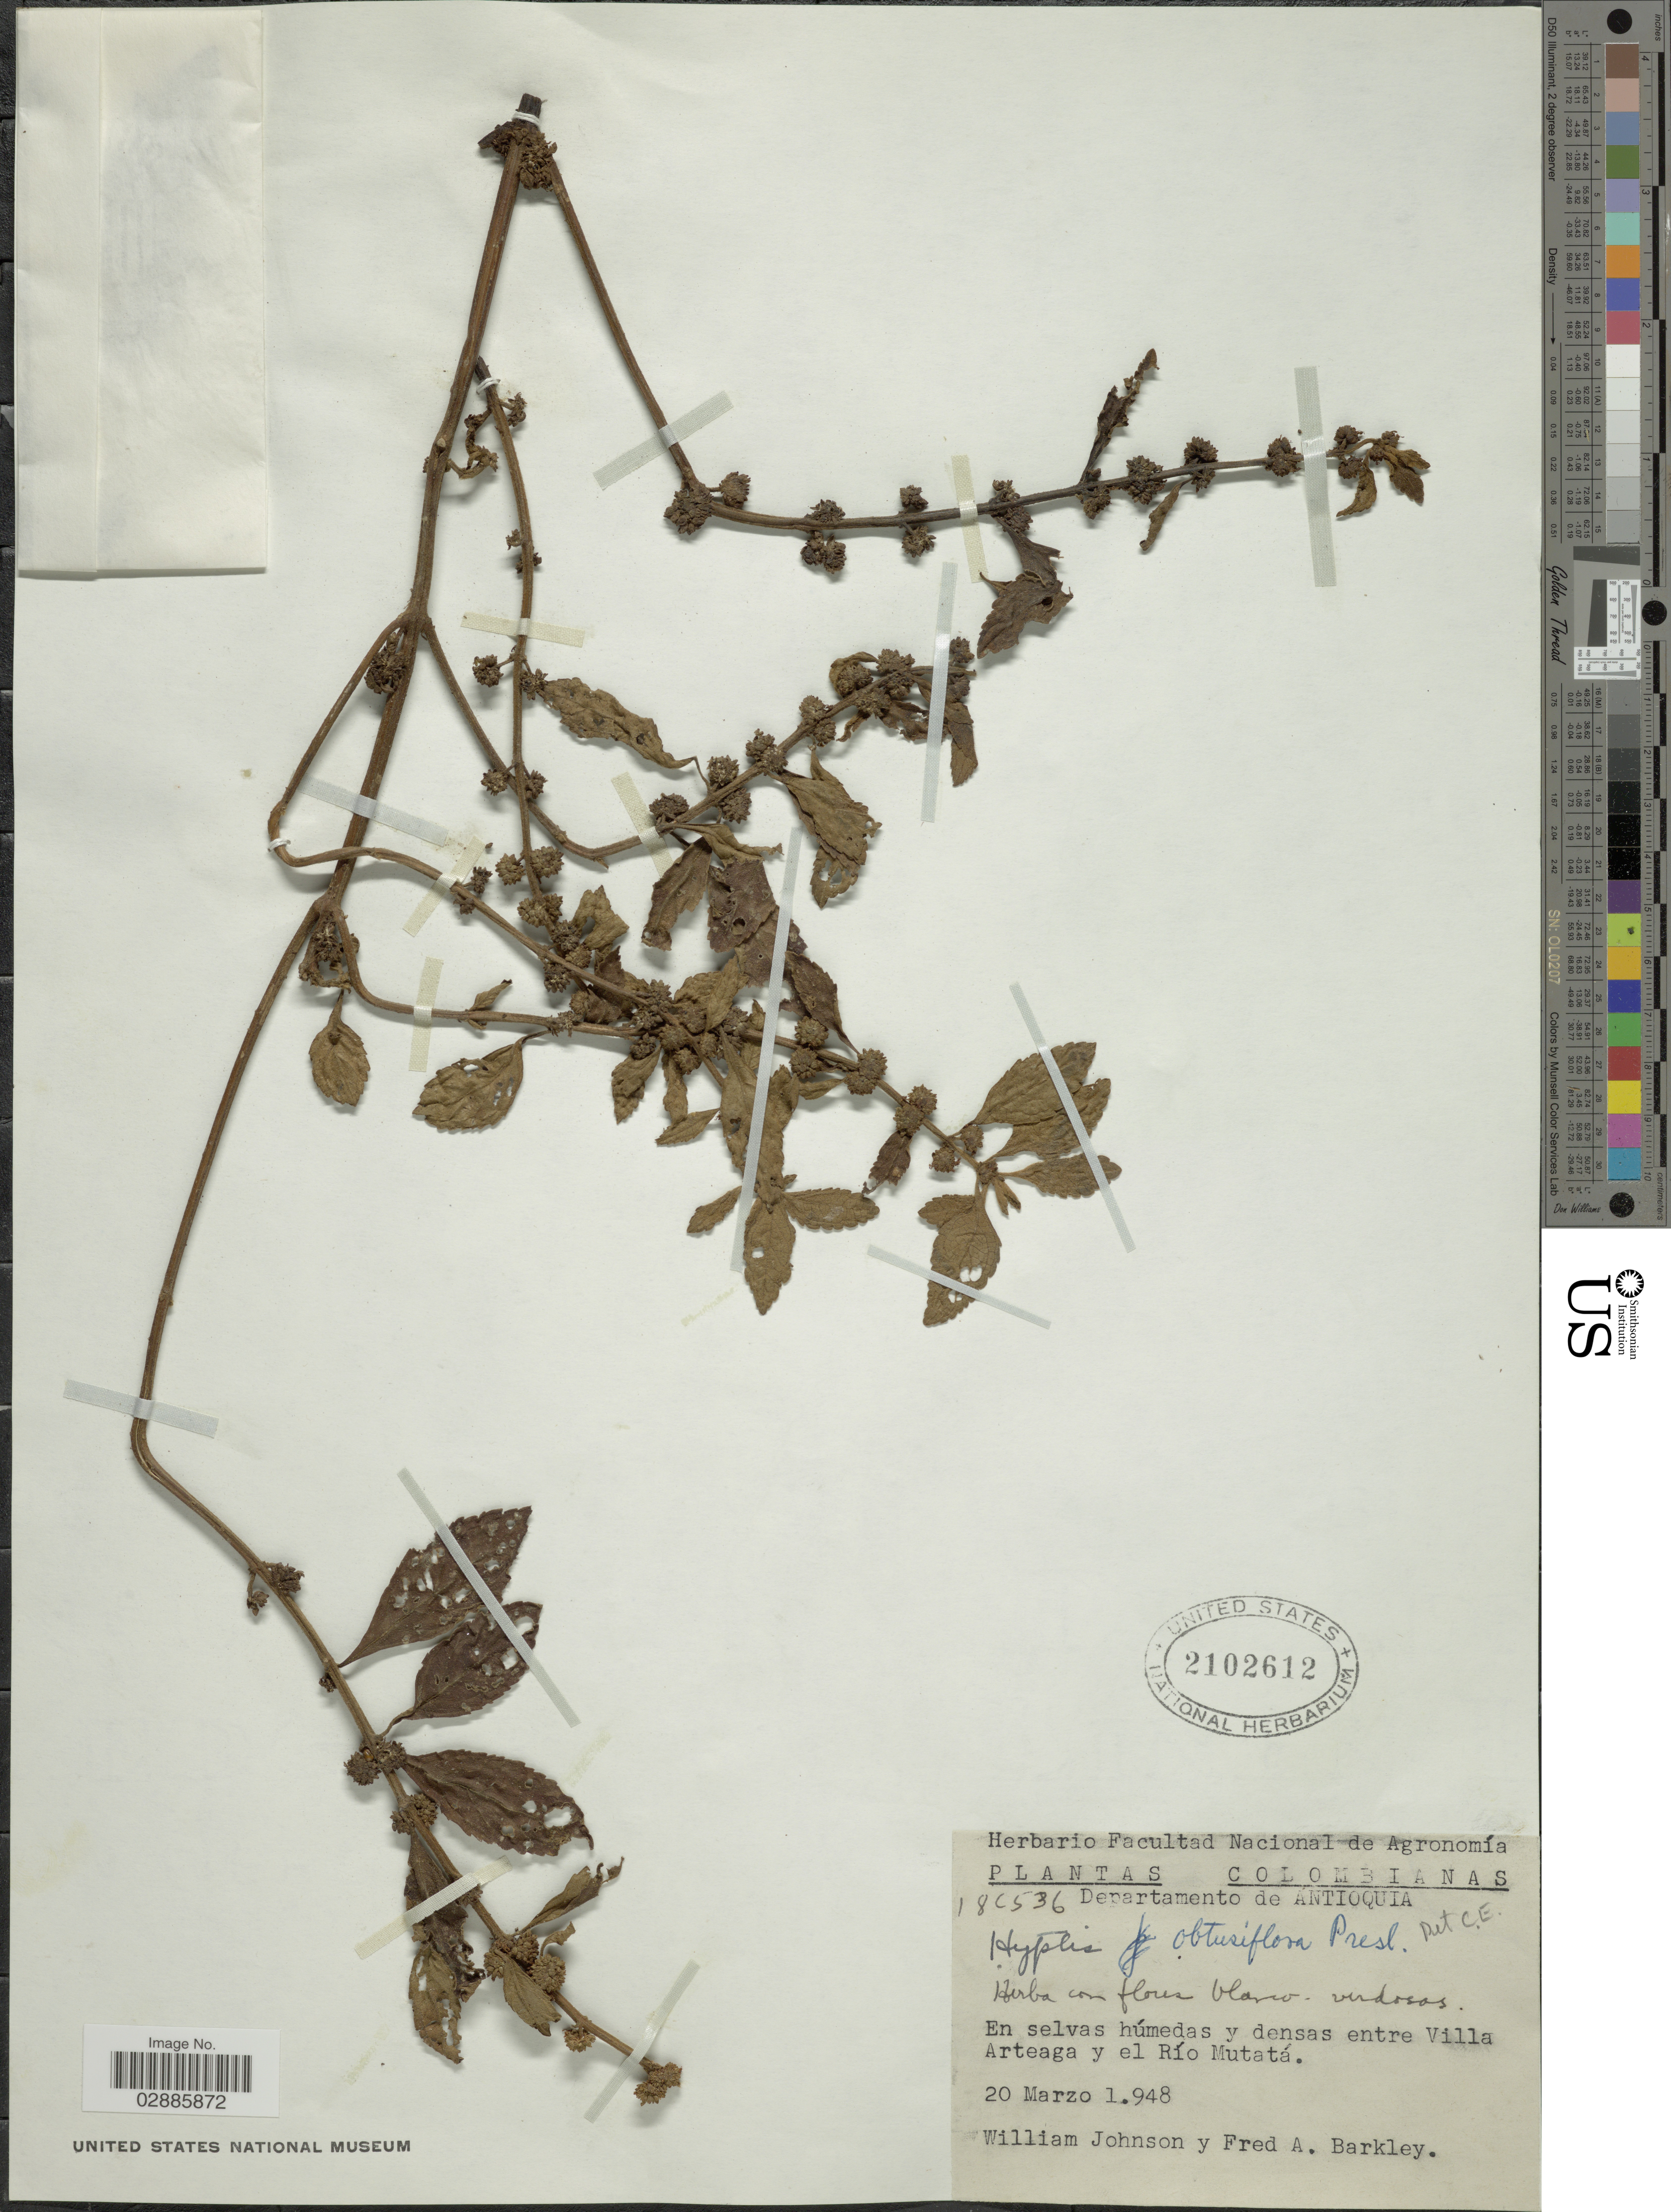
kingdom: Plantae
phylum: Tracheophyta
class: Magnoliopsida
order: Lamiales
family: Lamiaceae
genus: Hyptis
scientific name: Hyptis obtusiflora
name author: C. Presl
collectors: W. M. Johnson & F. A. Barkley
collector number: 18C536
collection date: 1948-03-20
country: Colombia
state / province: Antioquia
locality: Departamento de Antioquia, En selvas húmedas y densas entre Villa Arteaga y el Río Mutatá.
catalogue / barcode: US 2102612